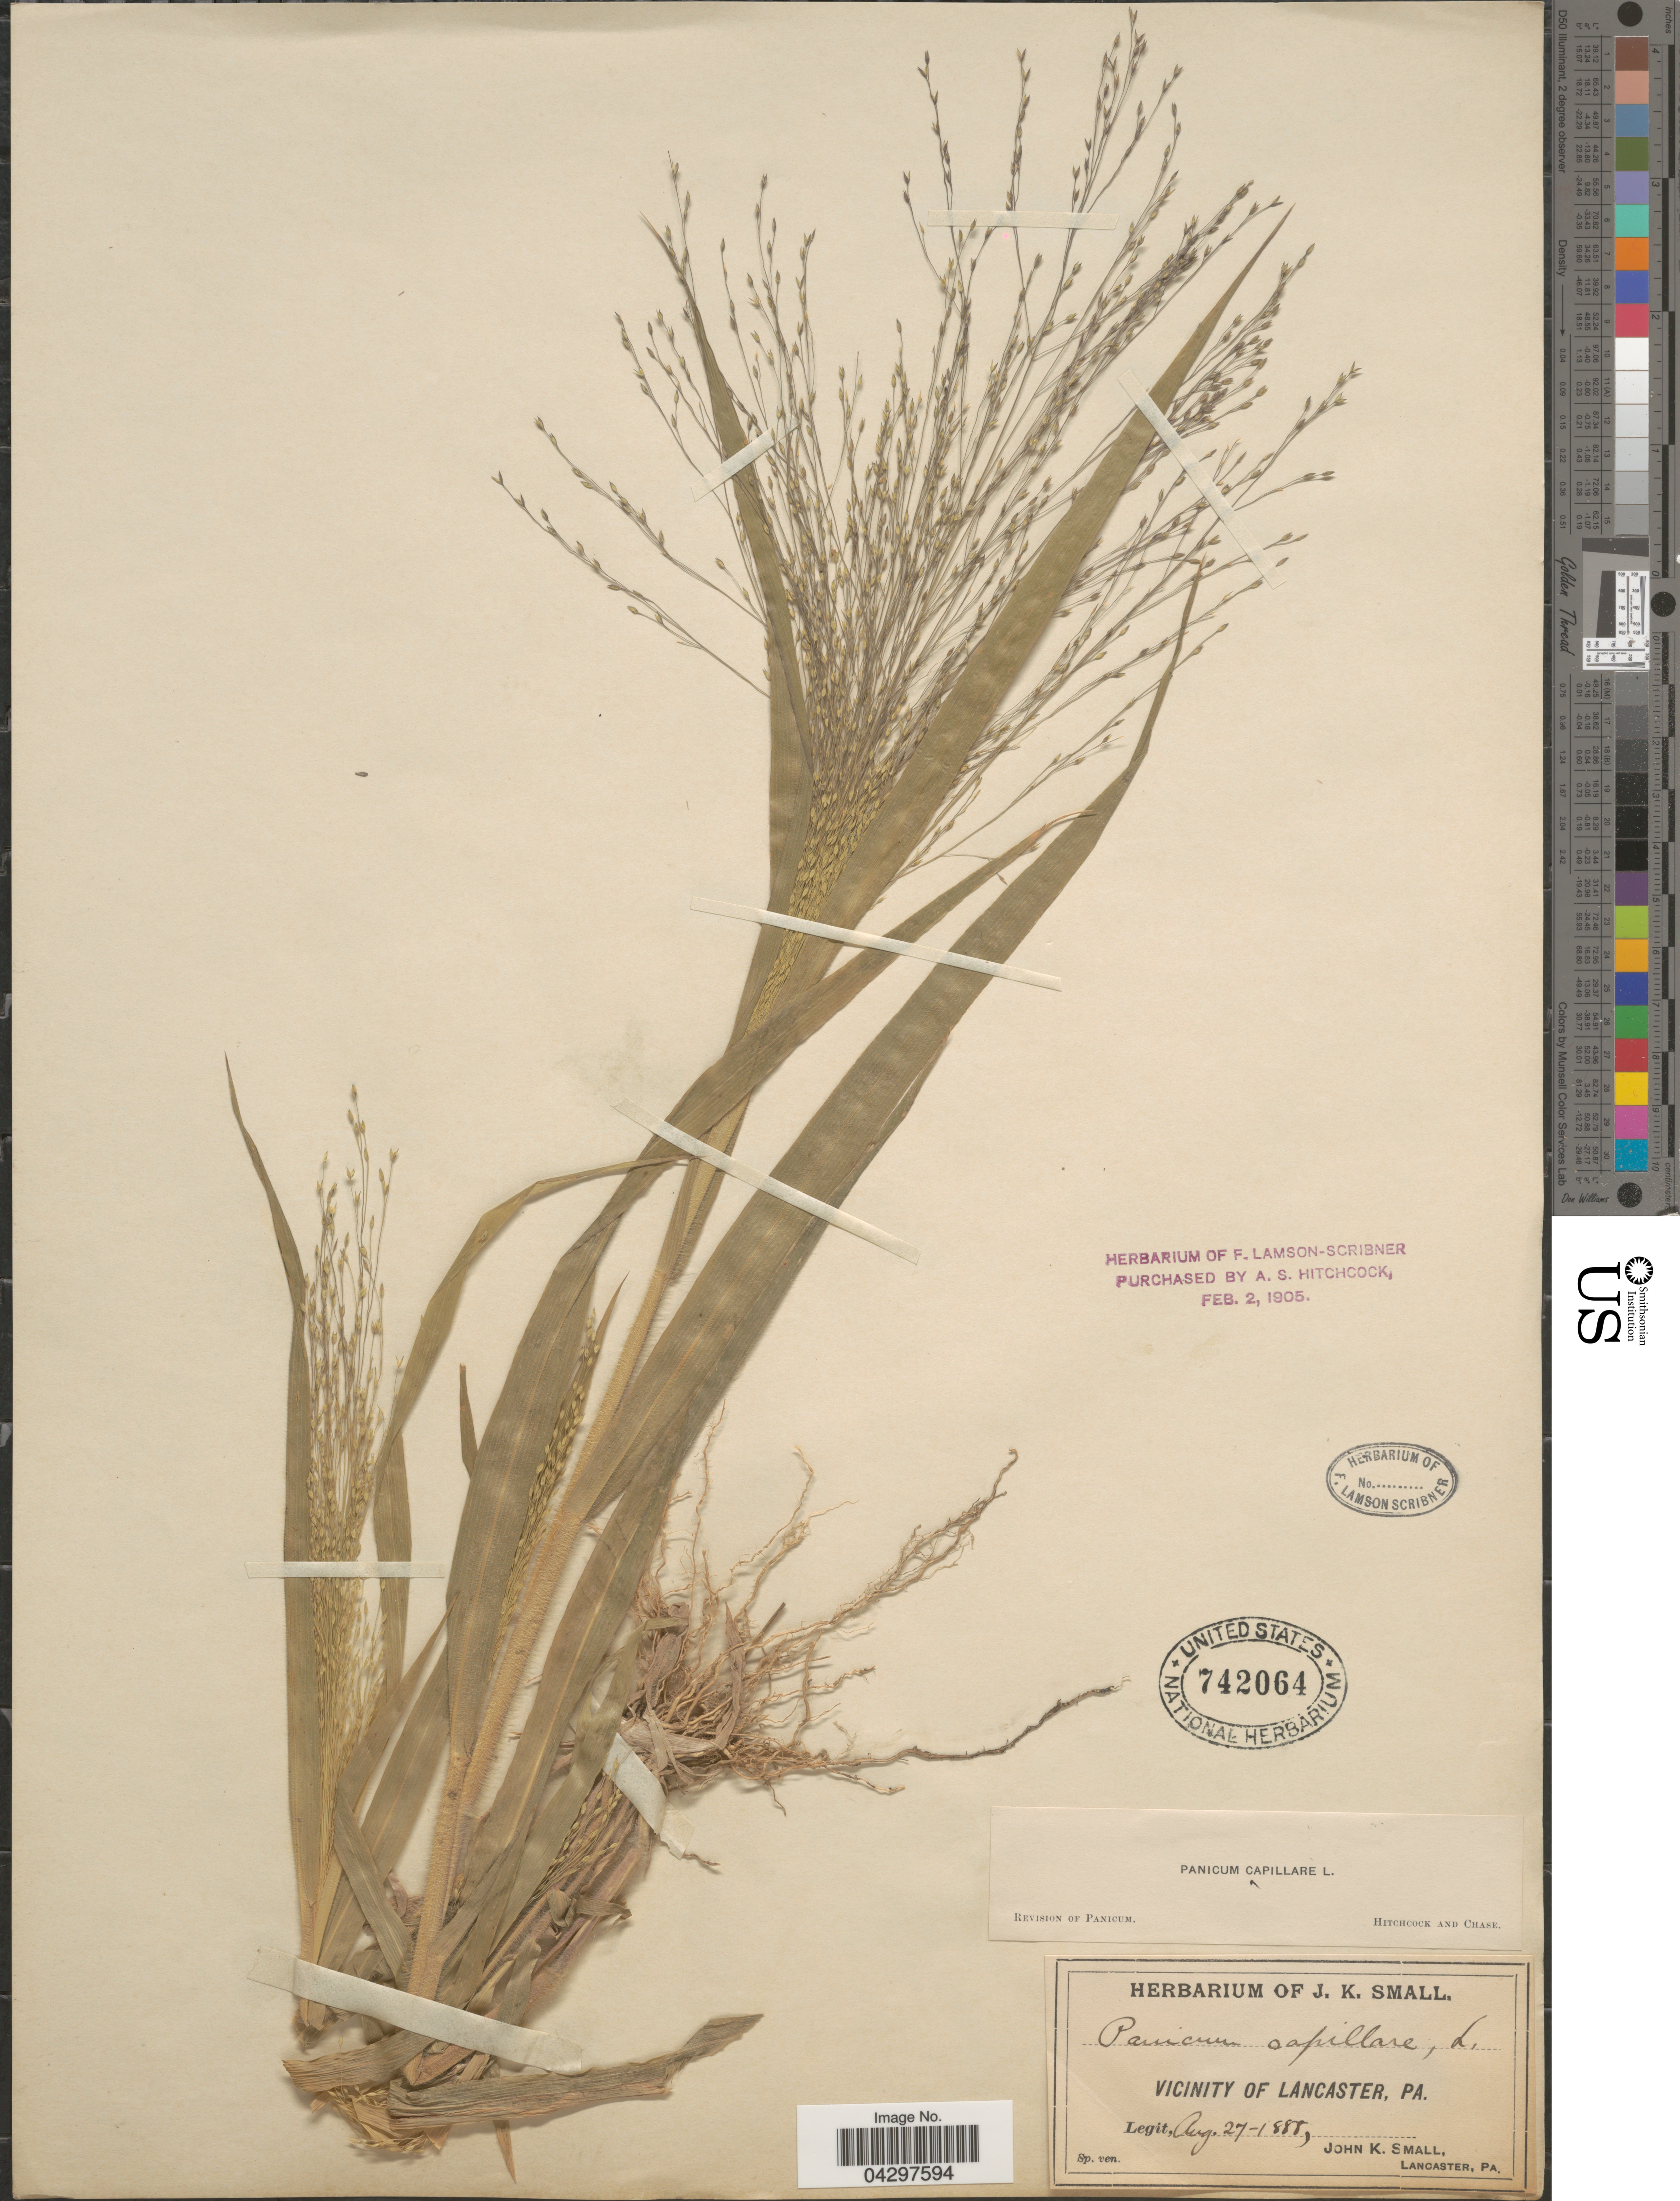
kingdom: Plantae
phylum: Tracheophyta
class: Liliopsida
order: Poales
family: Poaceae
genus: Panicum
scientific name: Panicum capillare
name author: L.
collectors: J. K. Small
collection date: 1888-08-27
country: United States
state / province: Pennsylvania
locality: Vicinity of Lancaster.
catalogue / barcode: US 742064